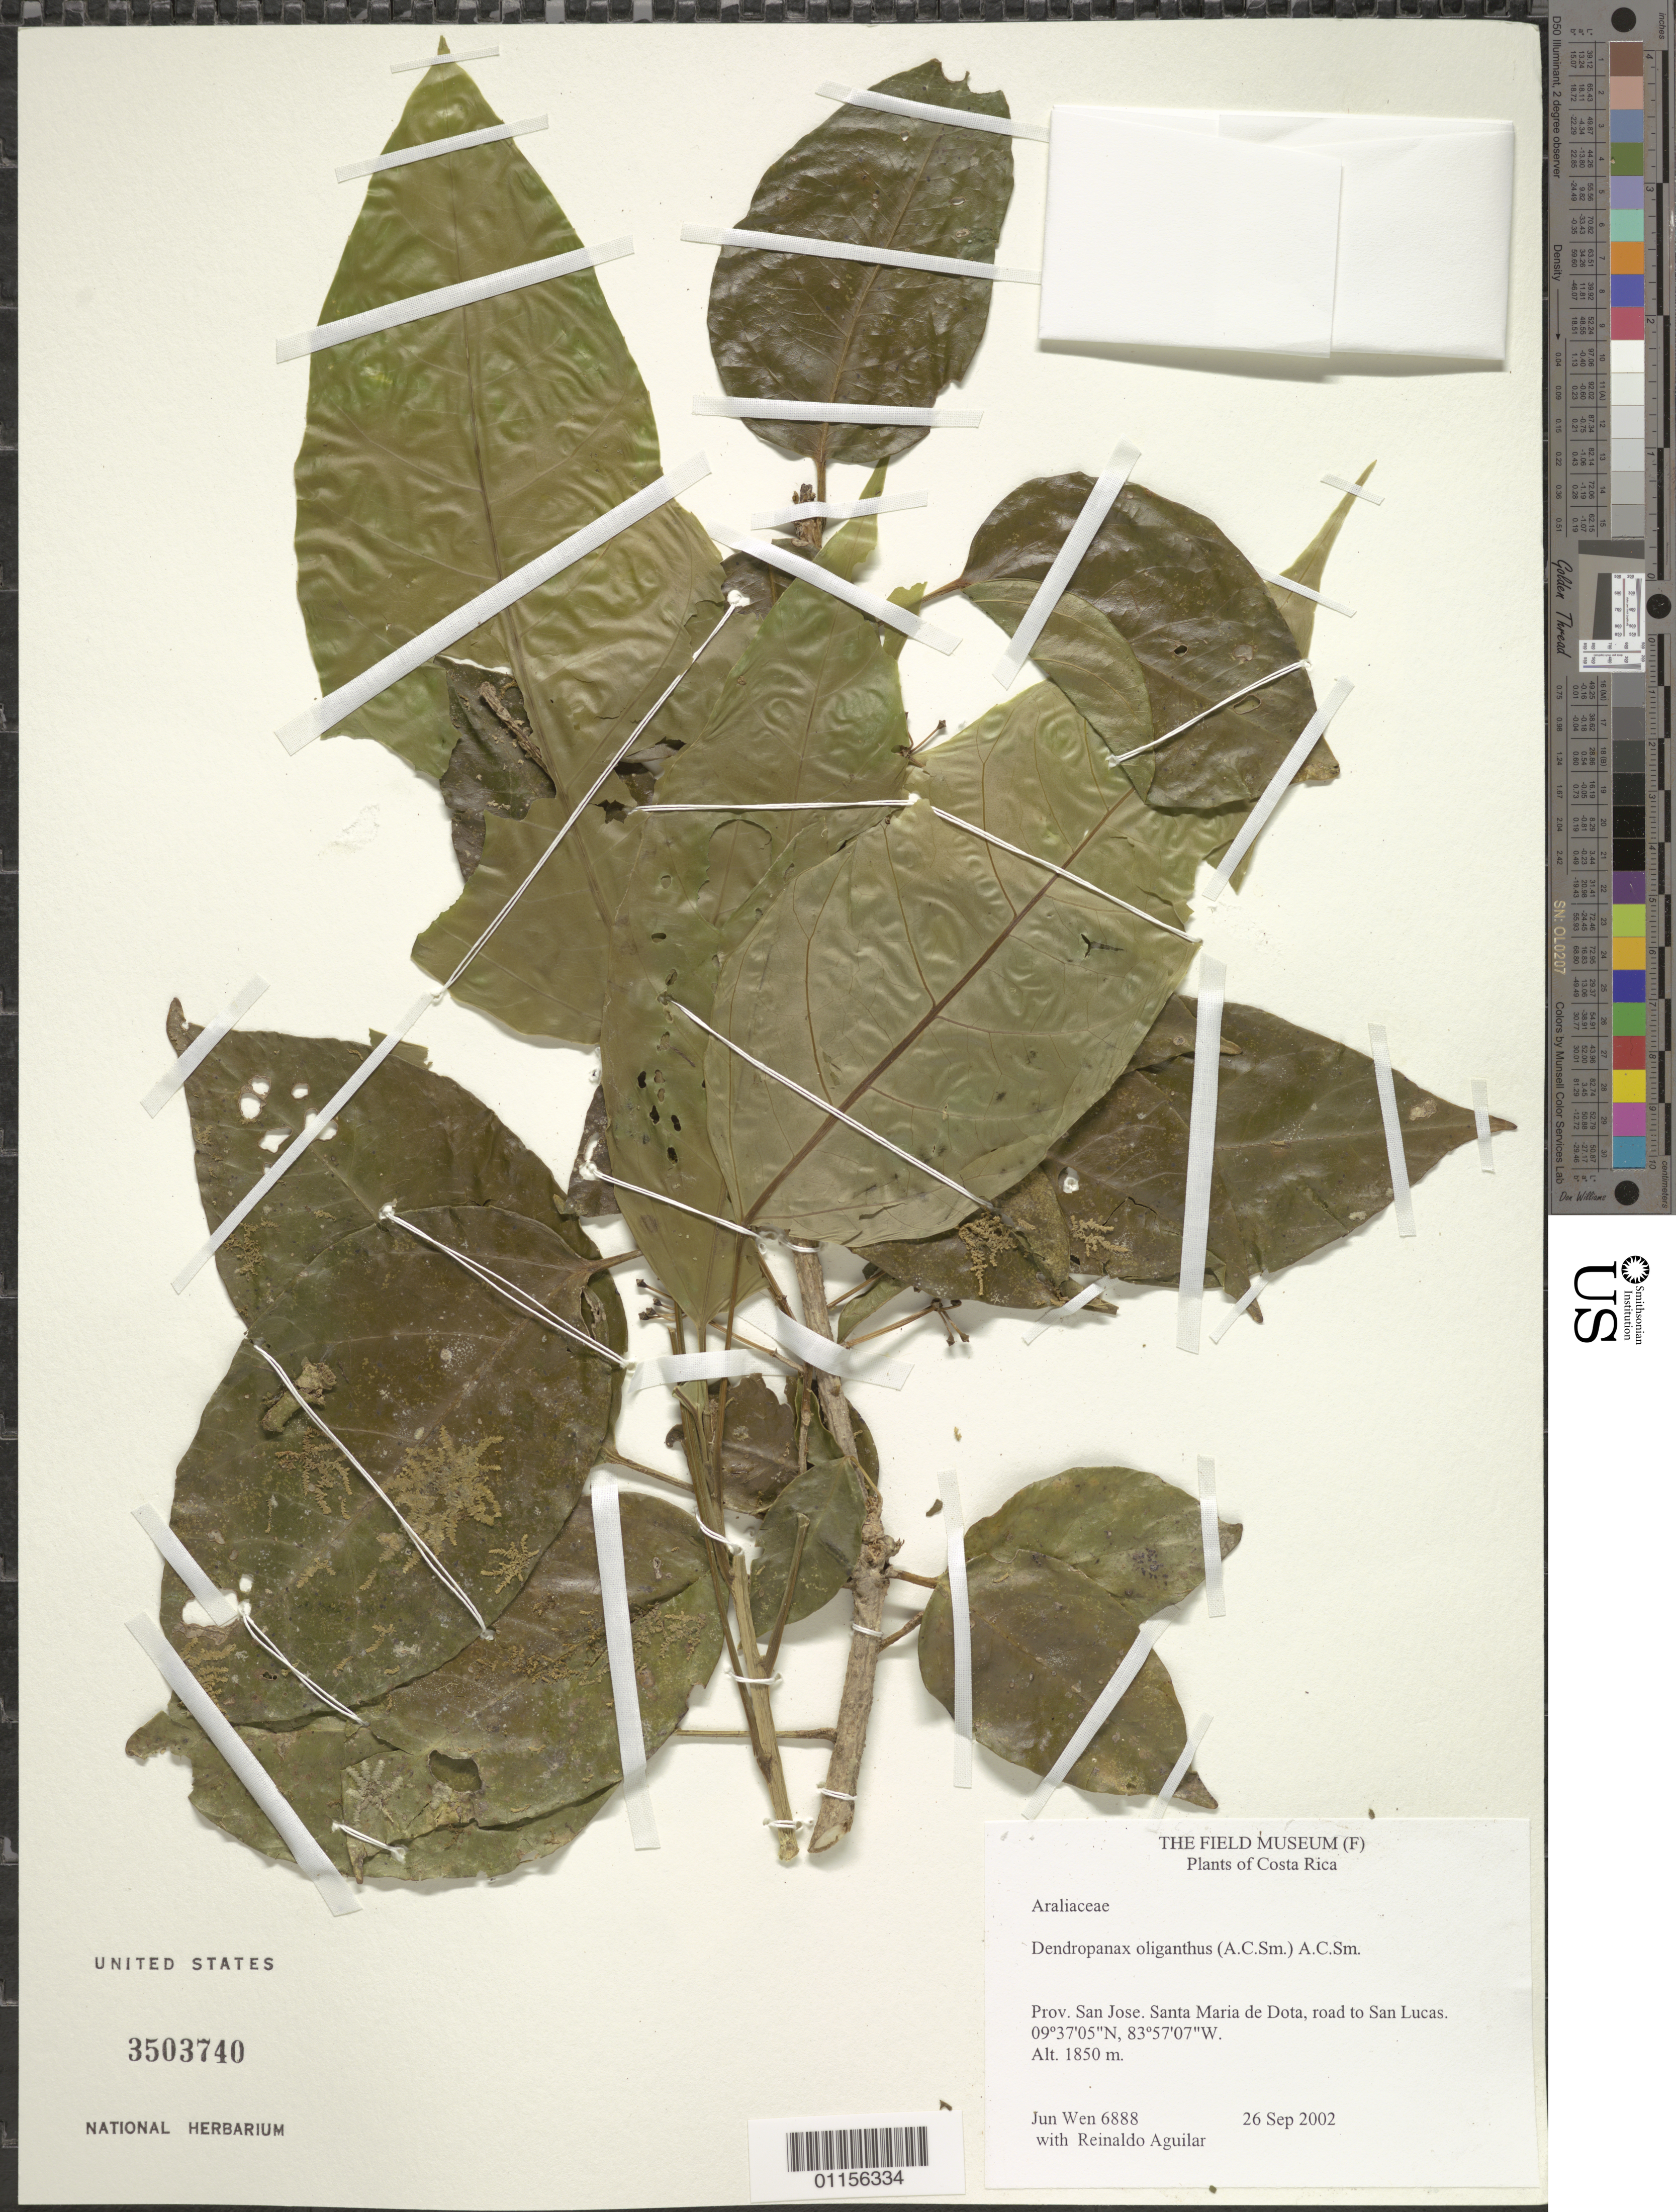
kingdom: Plantae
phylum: Tracheophyta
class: Magnoliopsida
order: Apiales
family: Araliaceae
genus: Dendropanax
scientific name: Dendropanax oliganthus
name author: (A.C. Sm.) A.C. Sm.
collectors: J. Wen & R. Aguilar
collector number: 6888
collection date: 2002-09-26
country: Costa Rica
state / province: San José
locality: Santa Maria de Dota, Rd to San Lucas.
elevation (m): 1850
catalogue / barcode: US 3503740